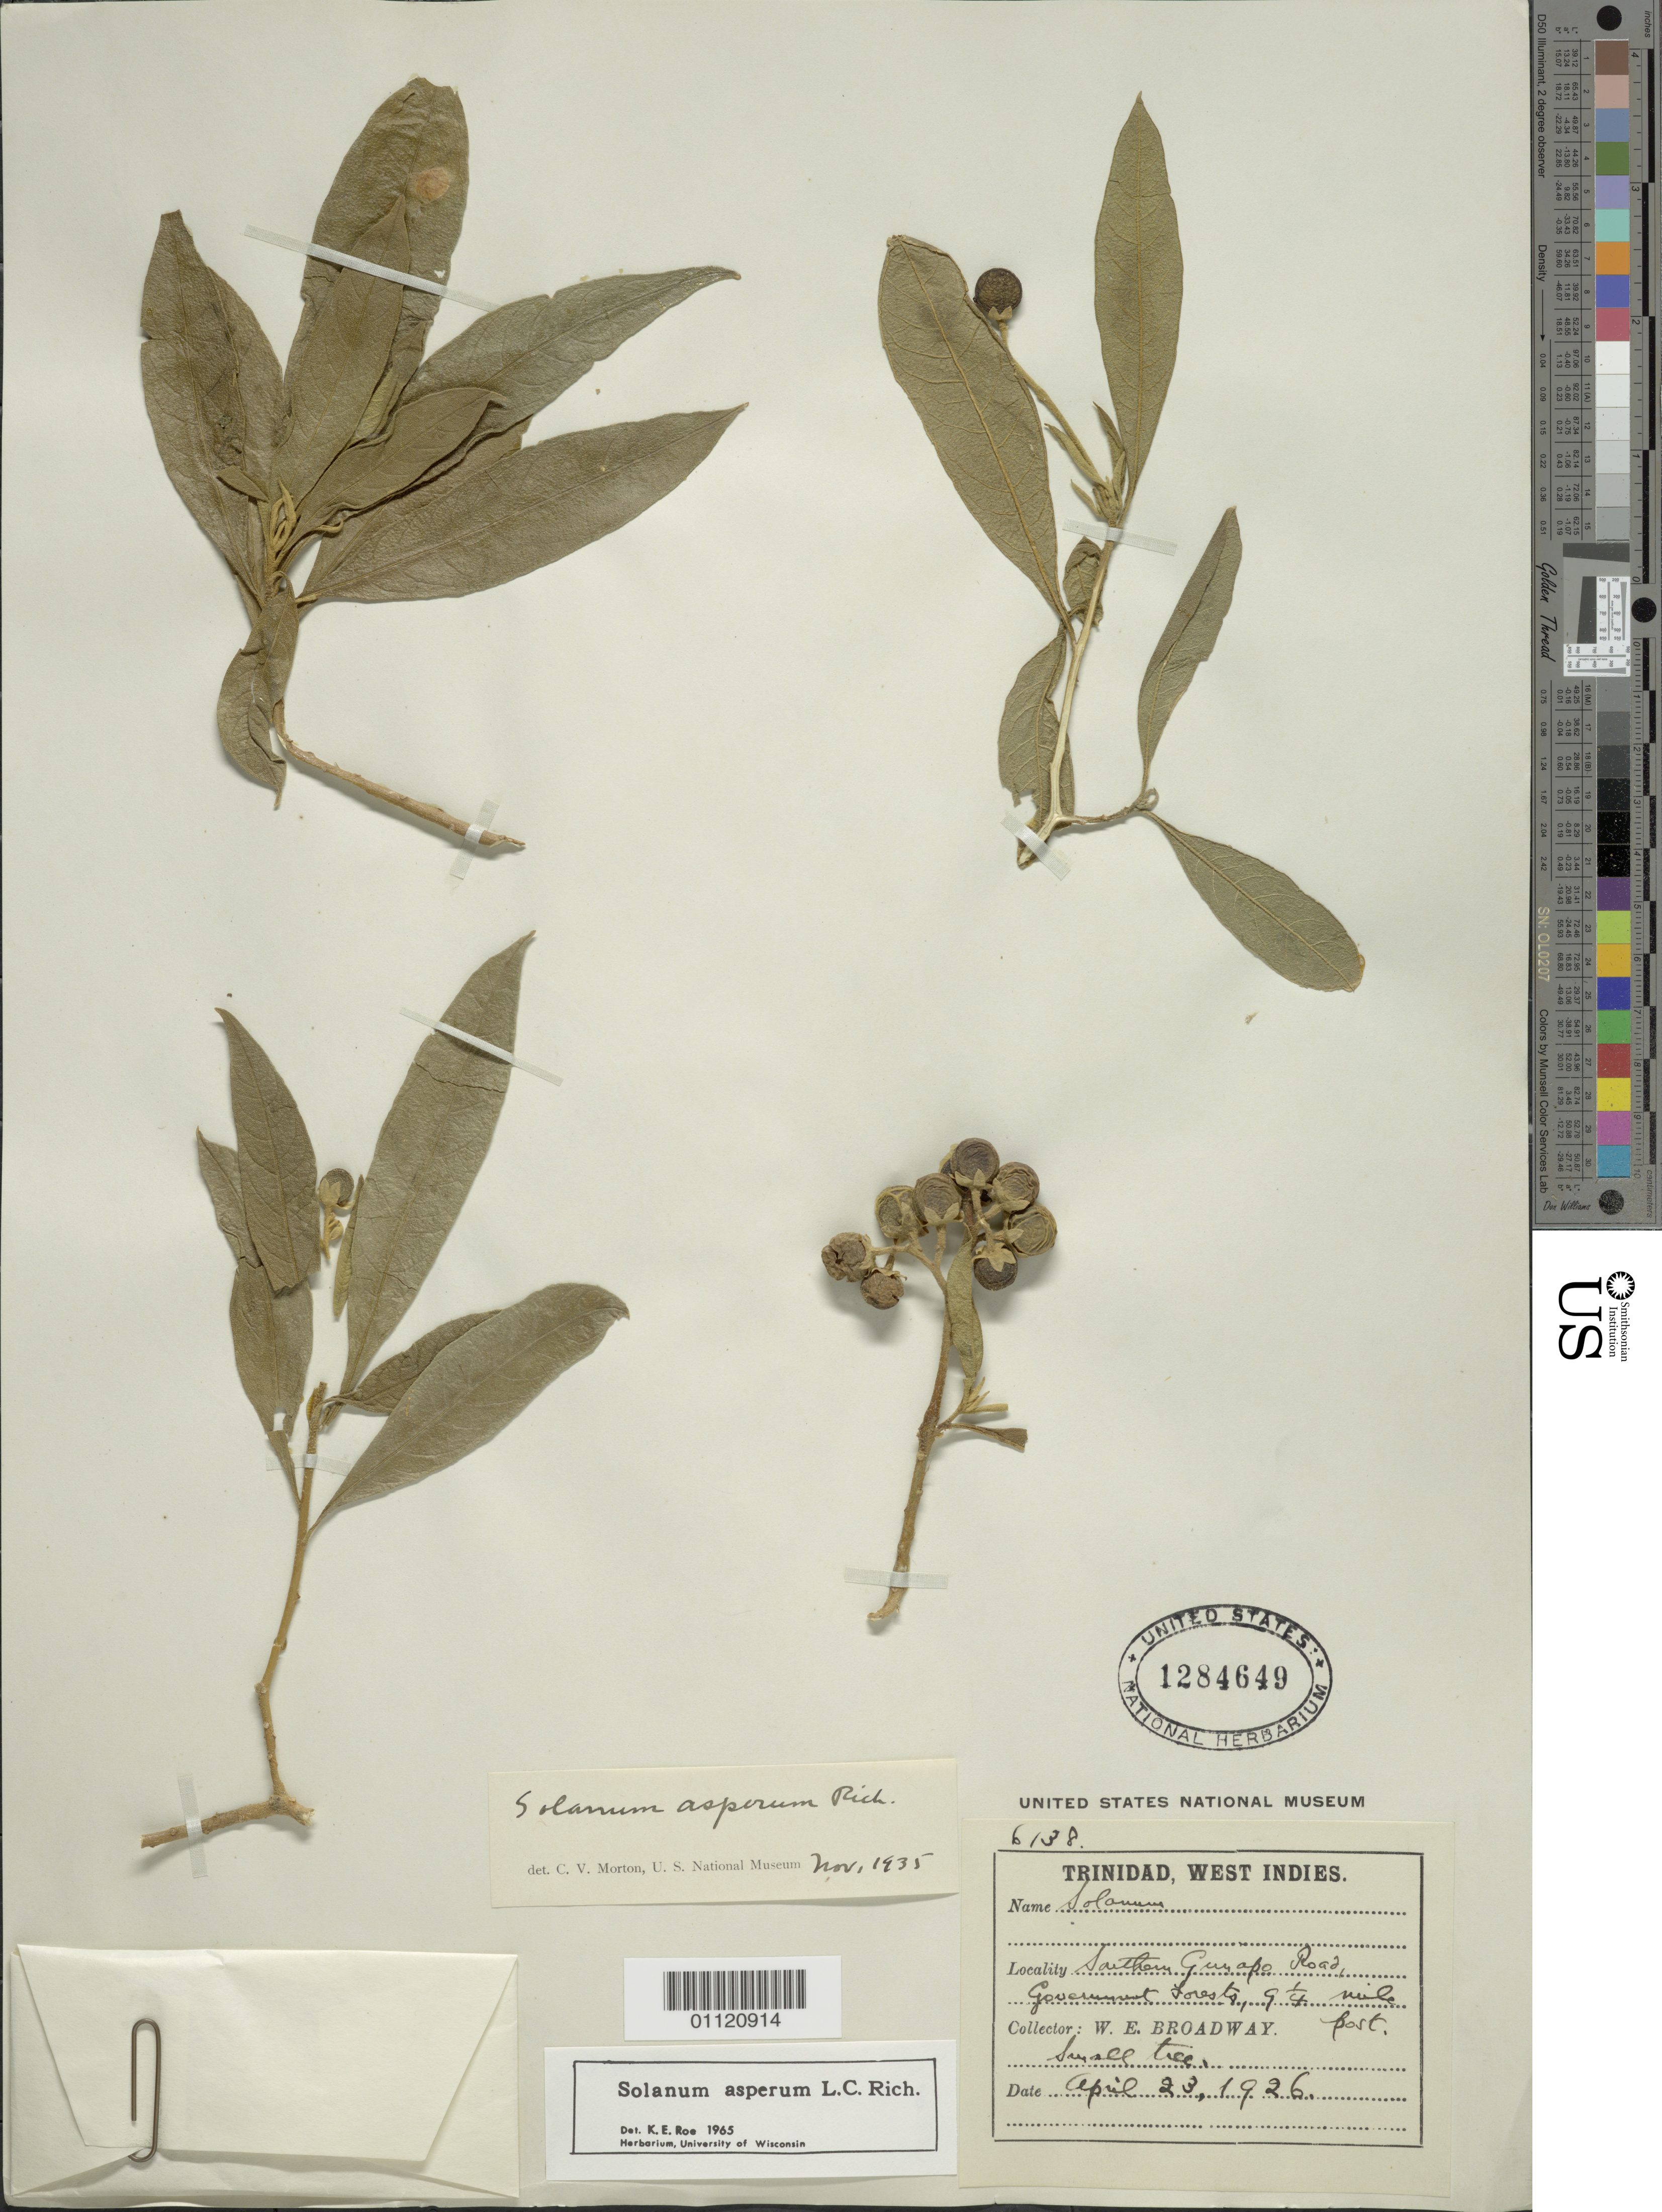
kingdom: Plantae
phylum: Tracheophyta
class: Magnoliopsida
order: Solanales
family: Solanaceae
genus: Solanum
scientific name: Solanum asperum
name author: Rich.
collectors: W. E. Broadway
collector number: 6138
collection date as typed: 23 Apr 1926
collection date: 1926-04-23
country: Trinidad and Tobago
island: Trinidad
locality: S Gunapo Road, Government forests, 9.25 mi post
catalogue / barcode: US 1284649